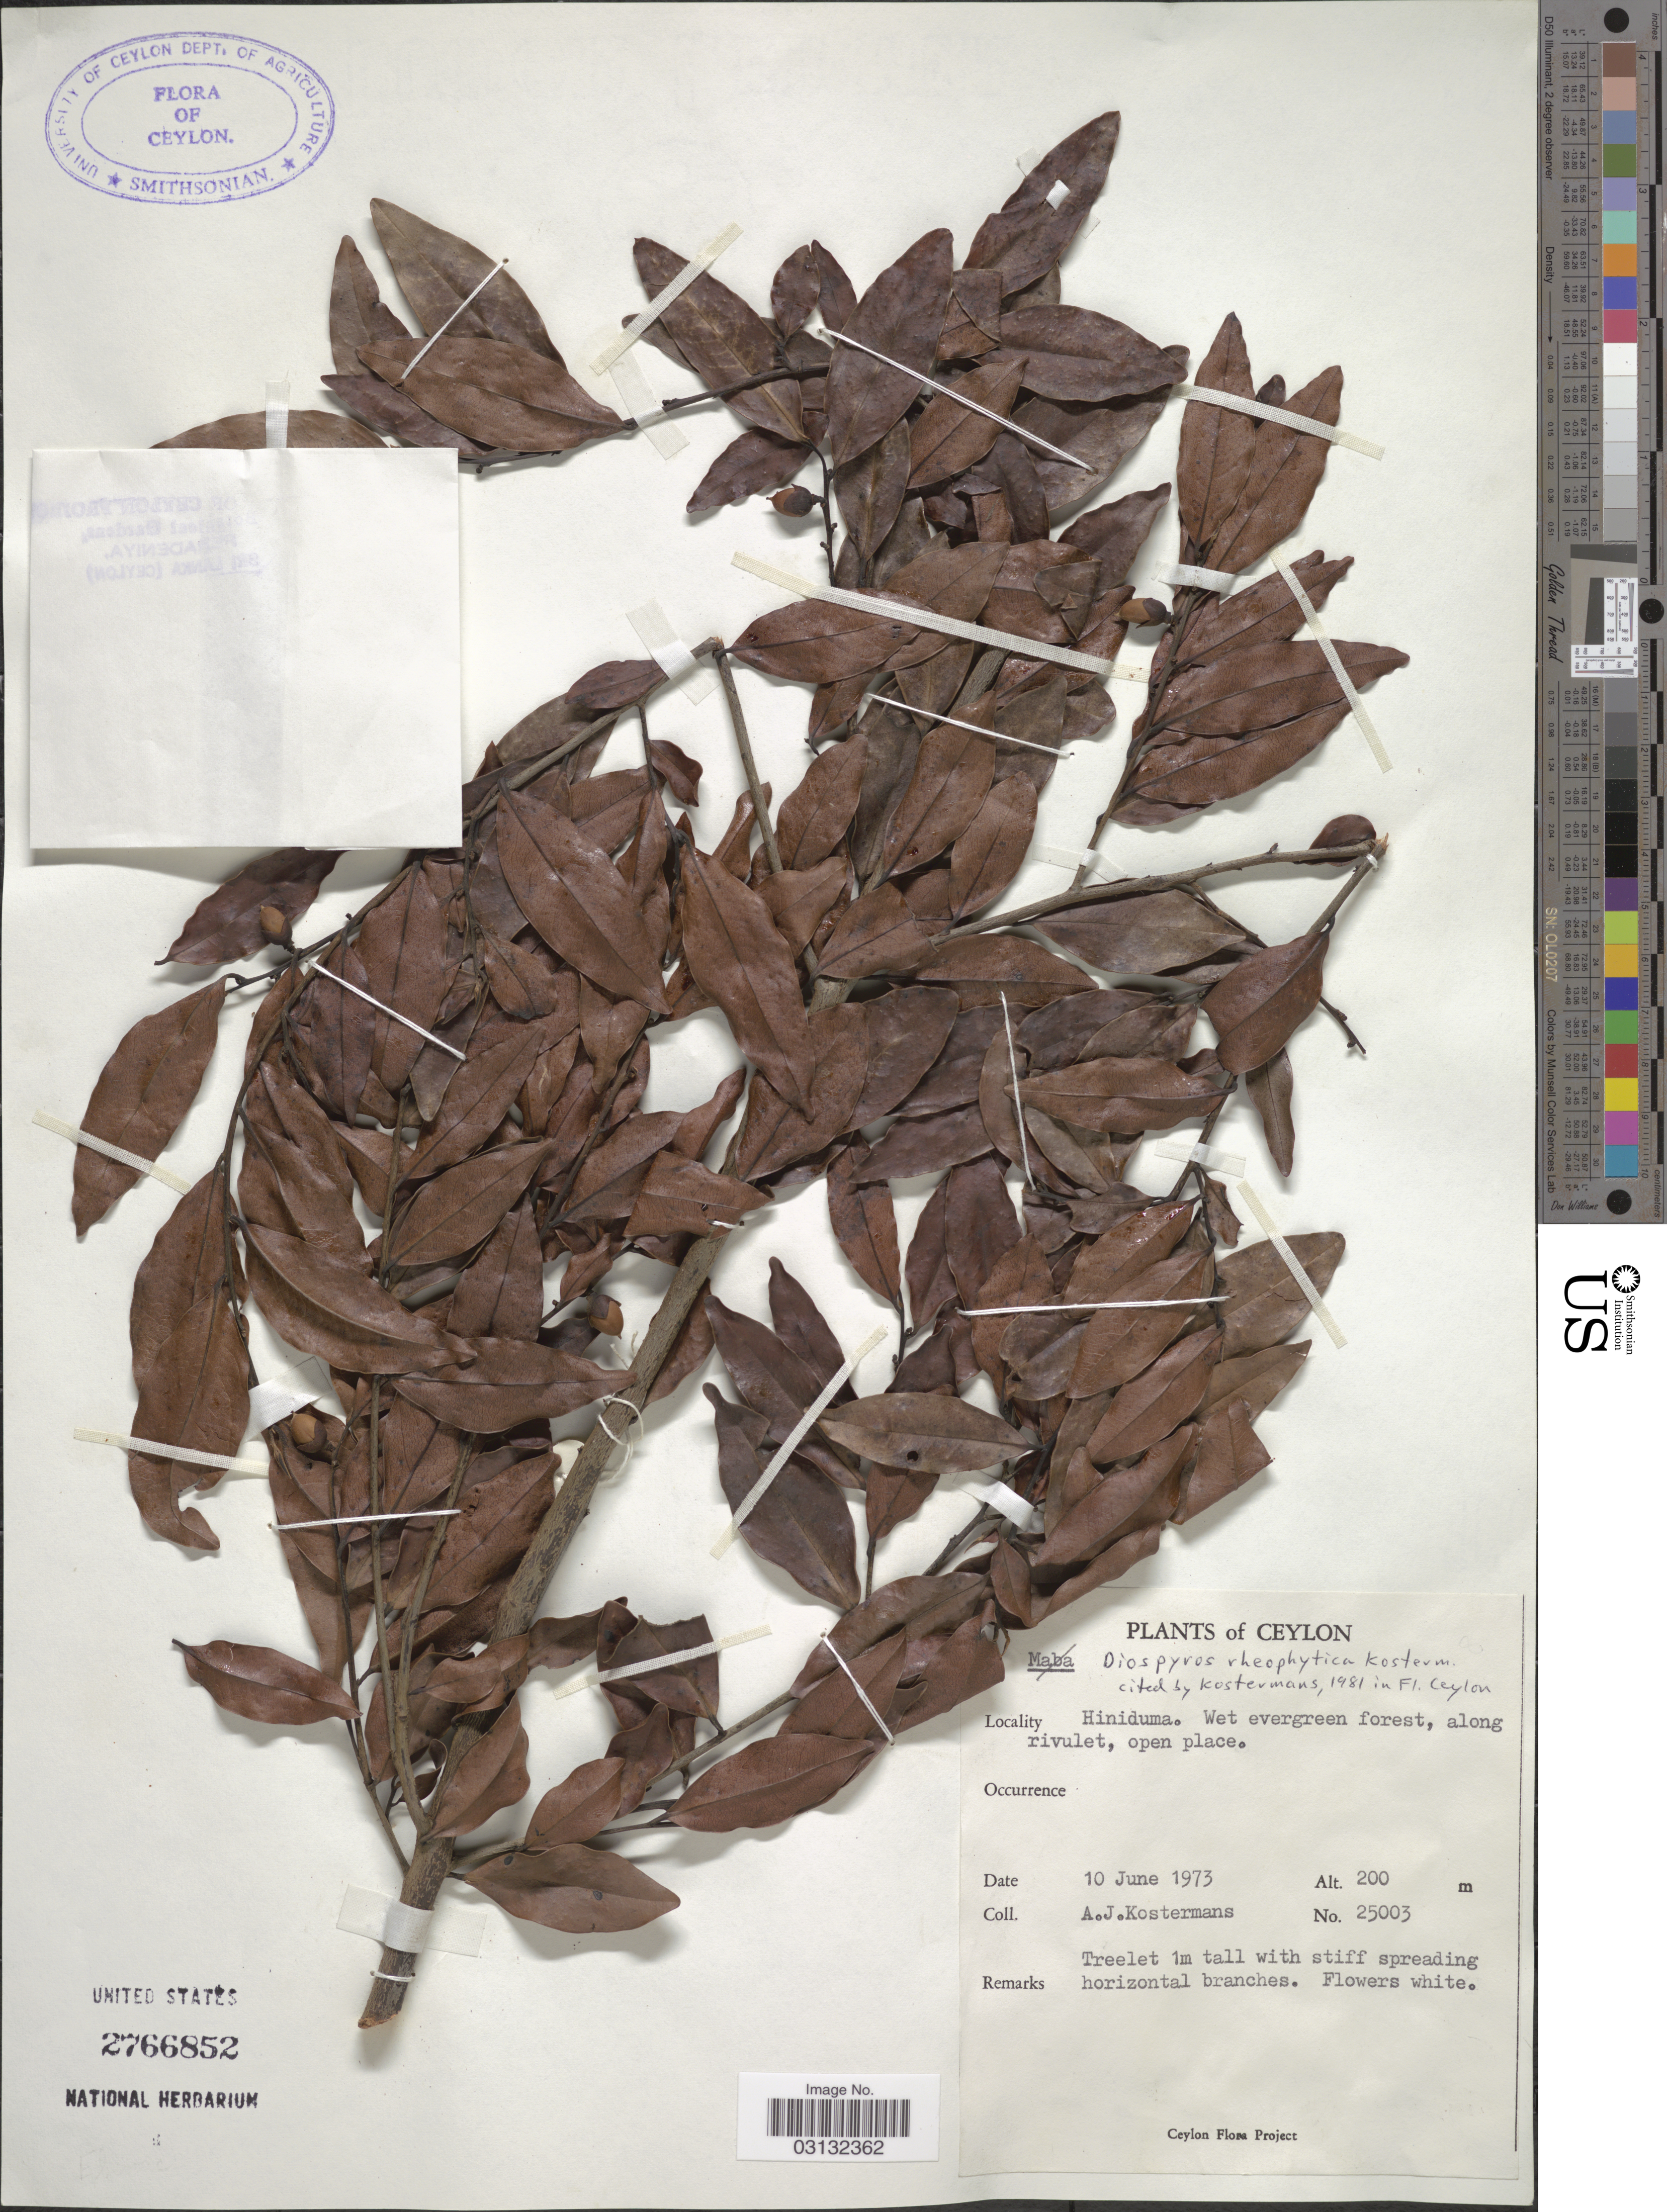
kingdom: Plantae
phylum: Tracheophyta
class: Magnoliopsida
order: Ericales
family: Ebenaceae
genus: Diospyros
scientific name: Diospyros rheophytica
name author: Kosterm.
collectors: A. J. G. Kostermans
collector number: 25003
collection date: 1973-06-10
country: Sri Lanka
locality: Ceylon. Hiniduma.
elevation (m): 200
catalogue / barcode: US 2766852